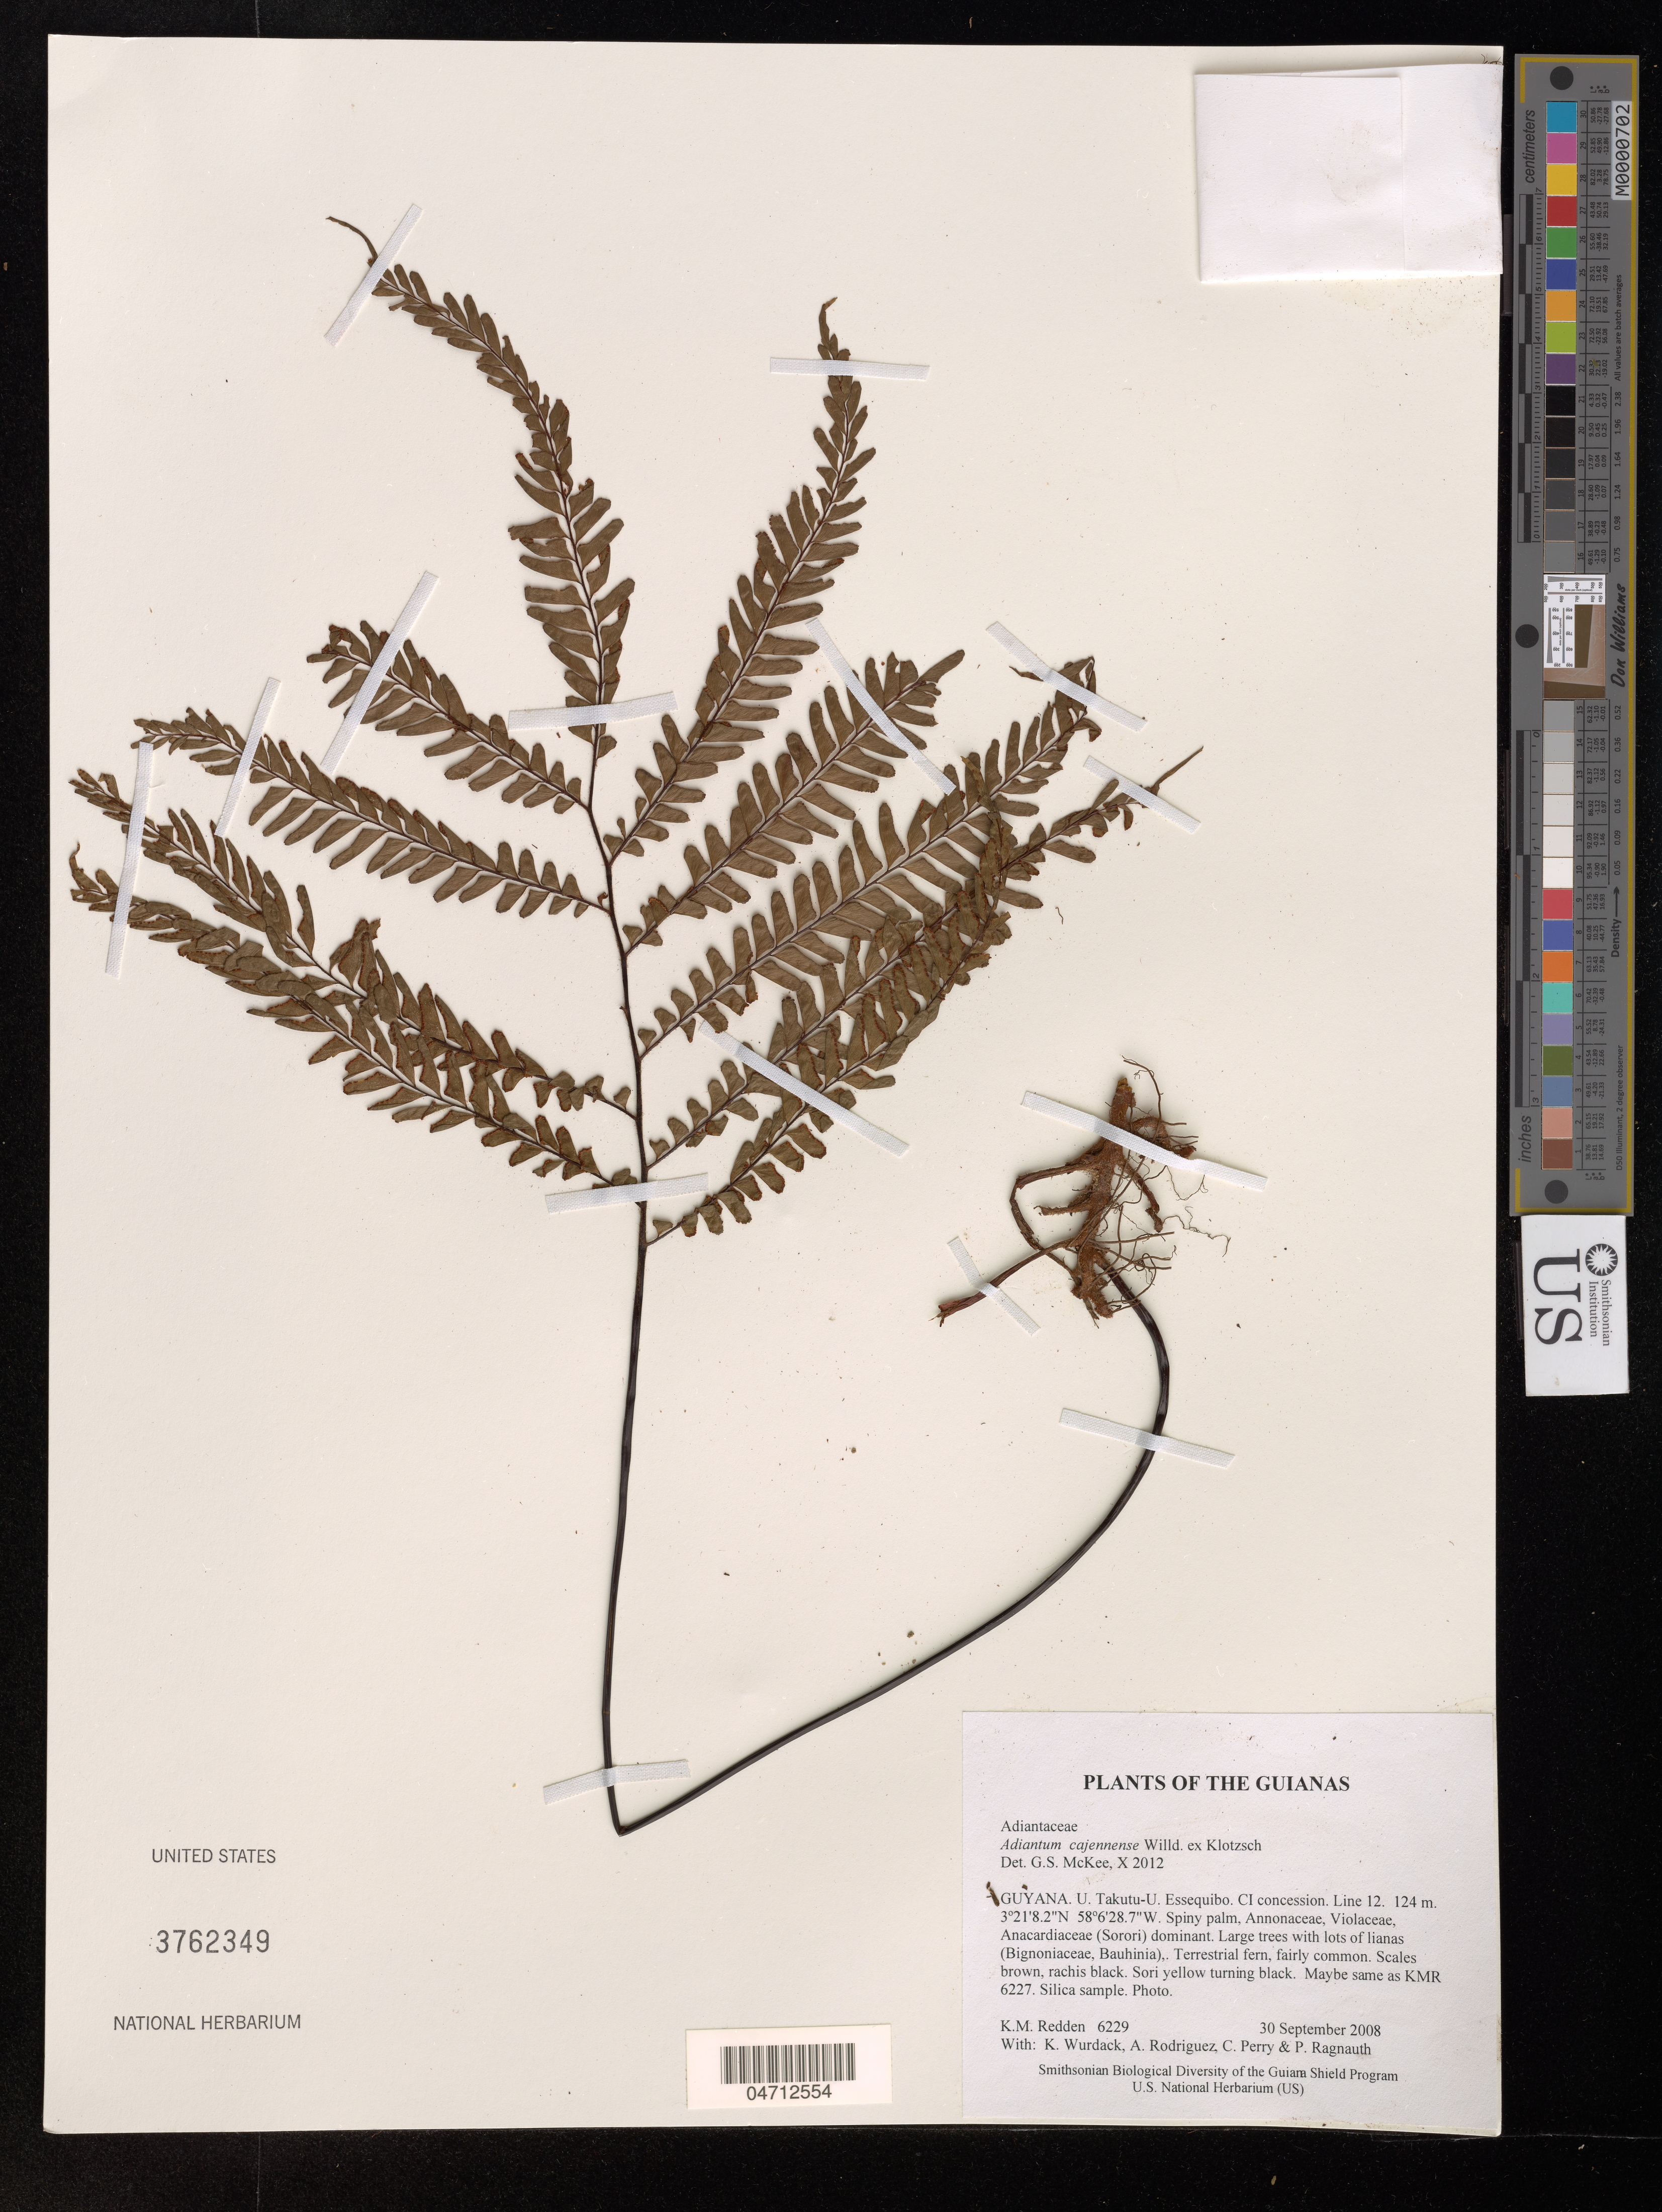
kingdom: Plantae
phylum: Tracheophyta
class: Polypodiopsida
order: Hymenophyllales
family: Hymenophyllaceae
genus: Trichomanes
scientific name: Trichomanes sp.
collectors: K. M. Redden, K. Wurdack, A. Rodriguez, C. Perry & P. Ragnauth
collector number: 6229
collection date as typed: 30 September 2008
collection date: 2008-09-30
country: Guyana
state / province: U. Takutu-U. Essequibo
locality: CI concession. Line 12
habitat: Spiny palm, Annonaceae, Violaceae, Anacardiaceae (Sorori) dominant. Large trees with lots of lianas (Bignoniaceae, Bauhinia)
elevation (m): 124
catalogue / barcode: US 3762349